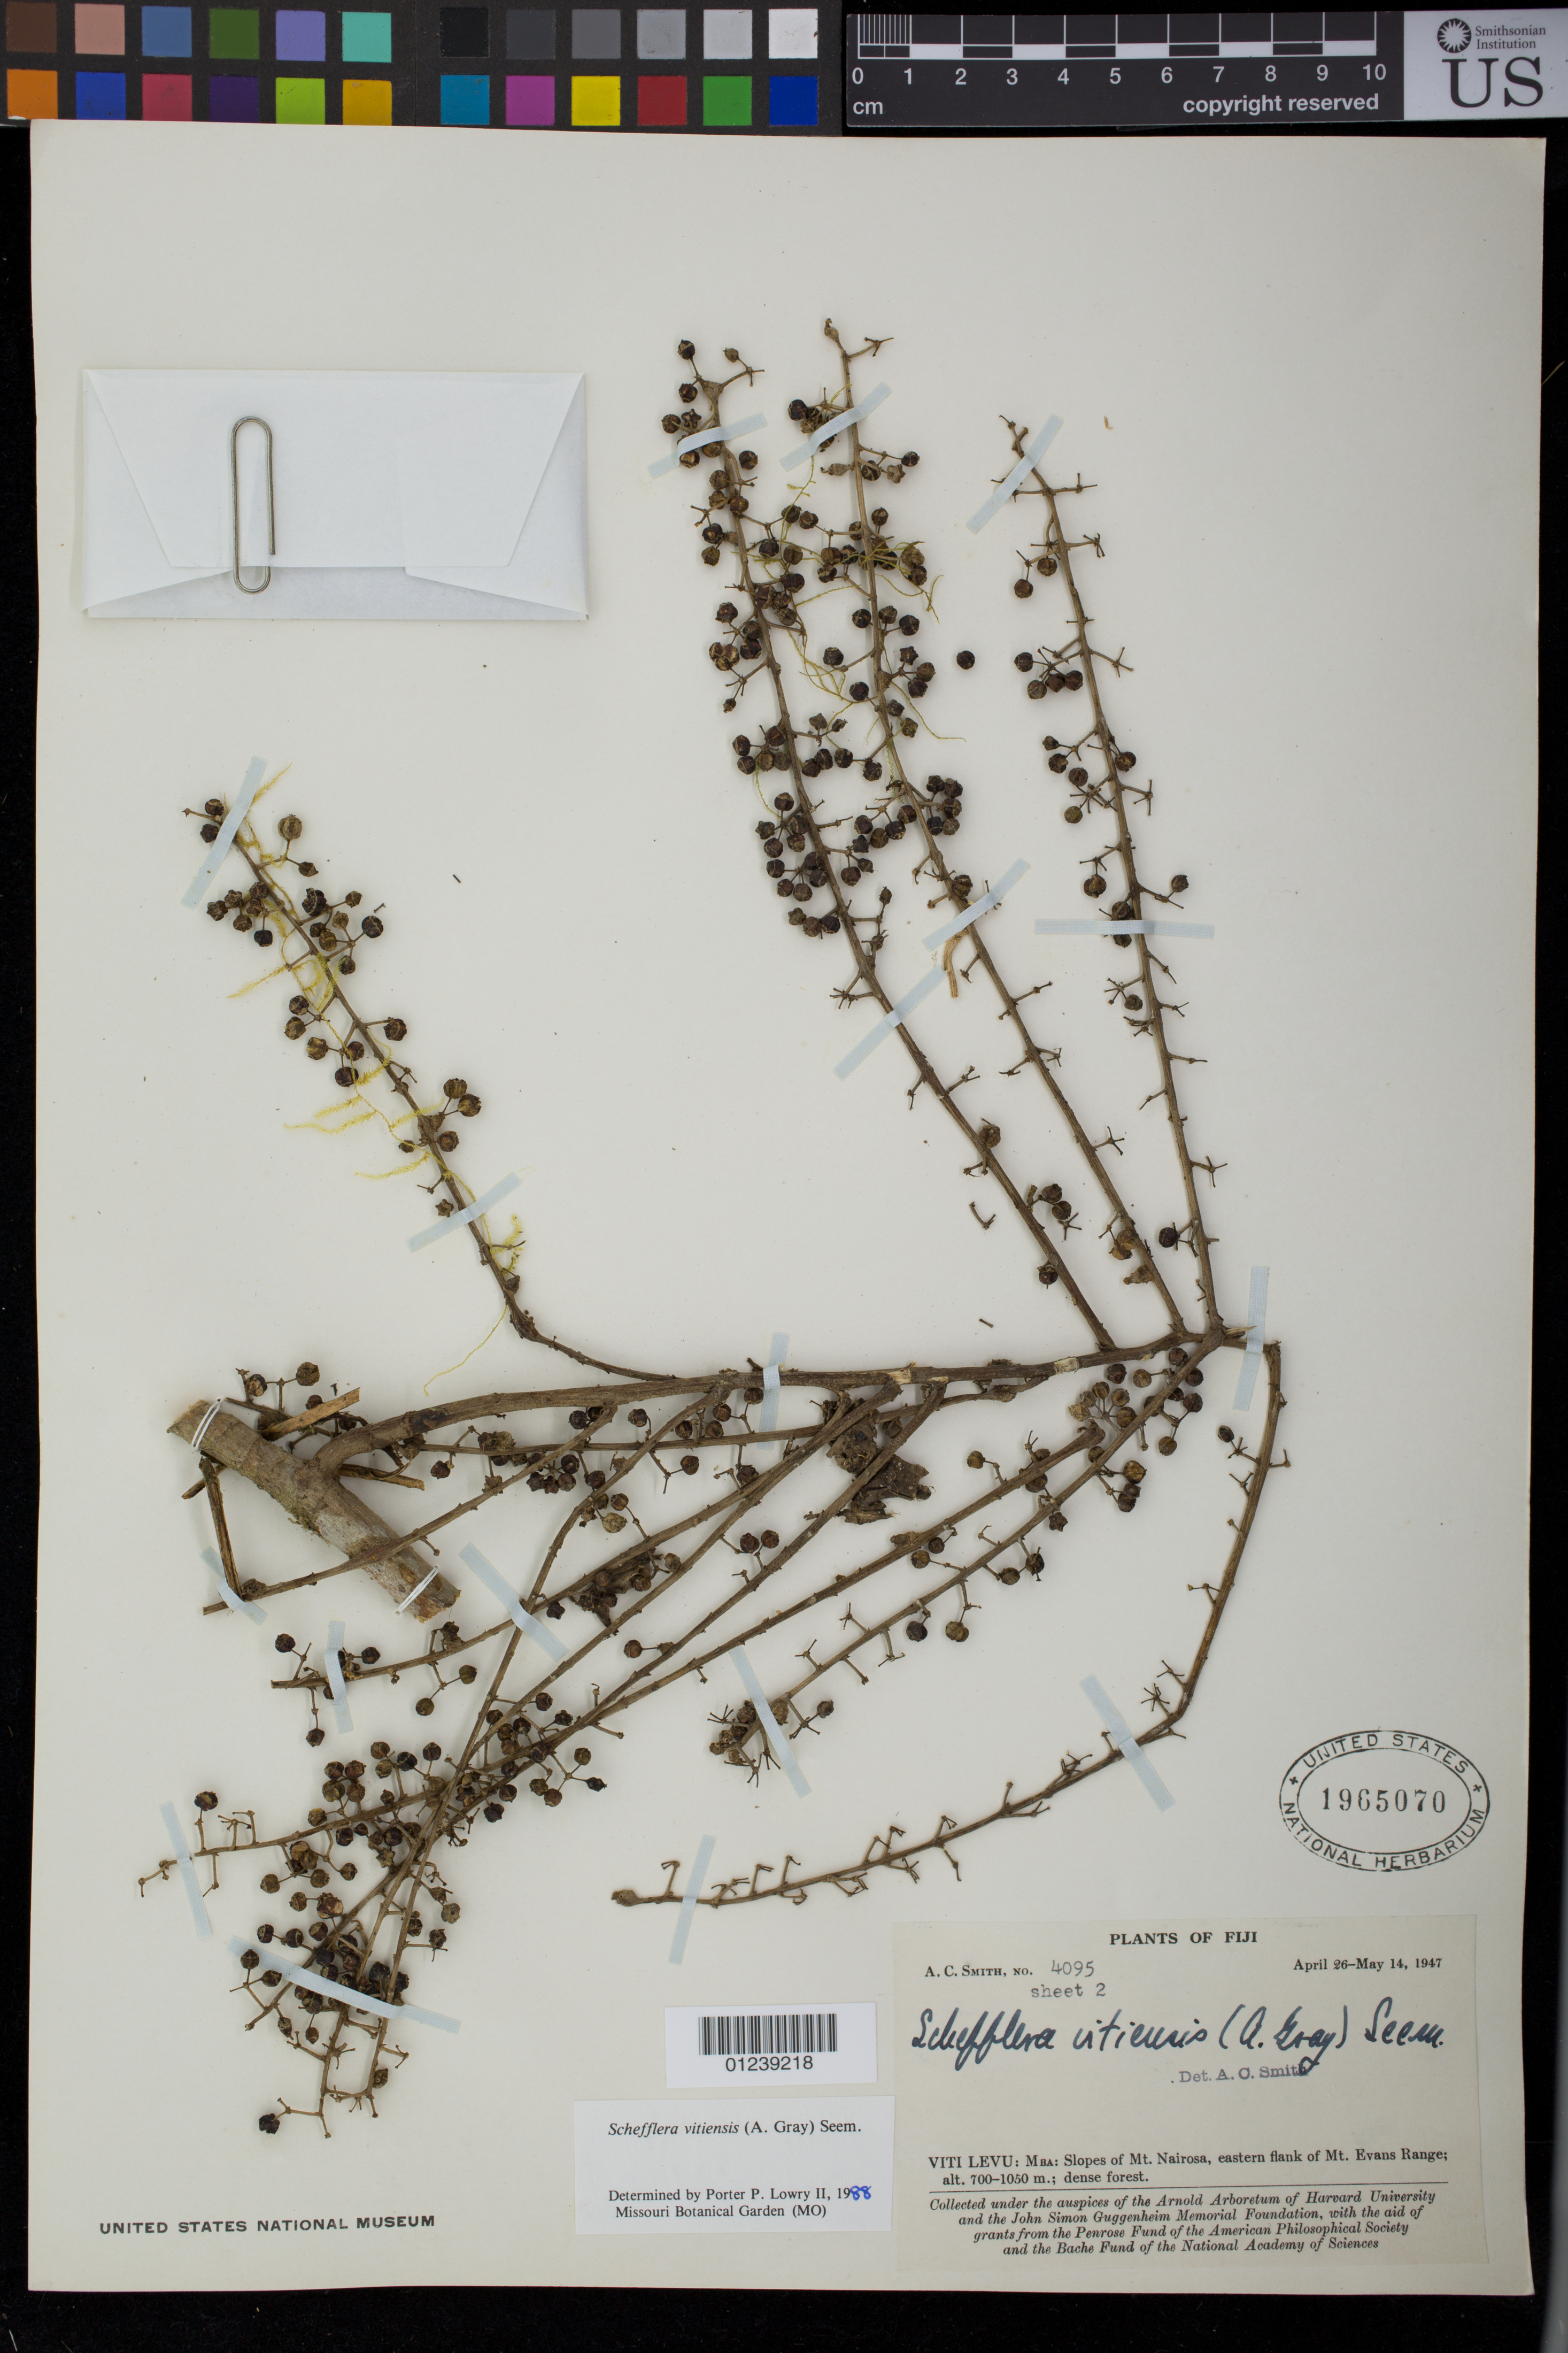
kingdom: Plantae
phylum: Tracheophyta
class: Magnoliopsida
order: Apiales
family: Araliaceae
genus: Schefflera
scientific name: Schefflera vitiensis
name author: (A. Gray) Seem.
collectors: A. C. Smith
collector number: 4095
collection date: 1947-04-26/1947-05-14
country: Fiji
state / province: Western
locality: Viti Levu: Mba: Slopes of Mt. Nairosa, eastern flank of Mt. Evans Range.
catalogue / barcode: US 1965070